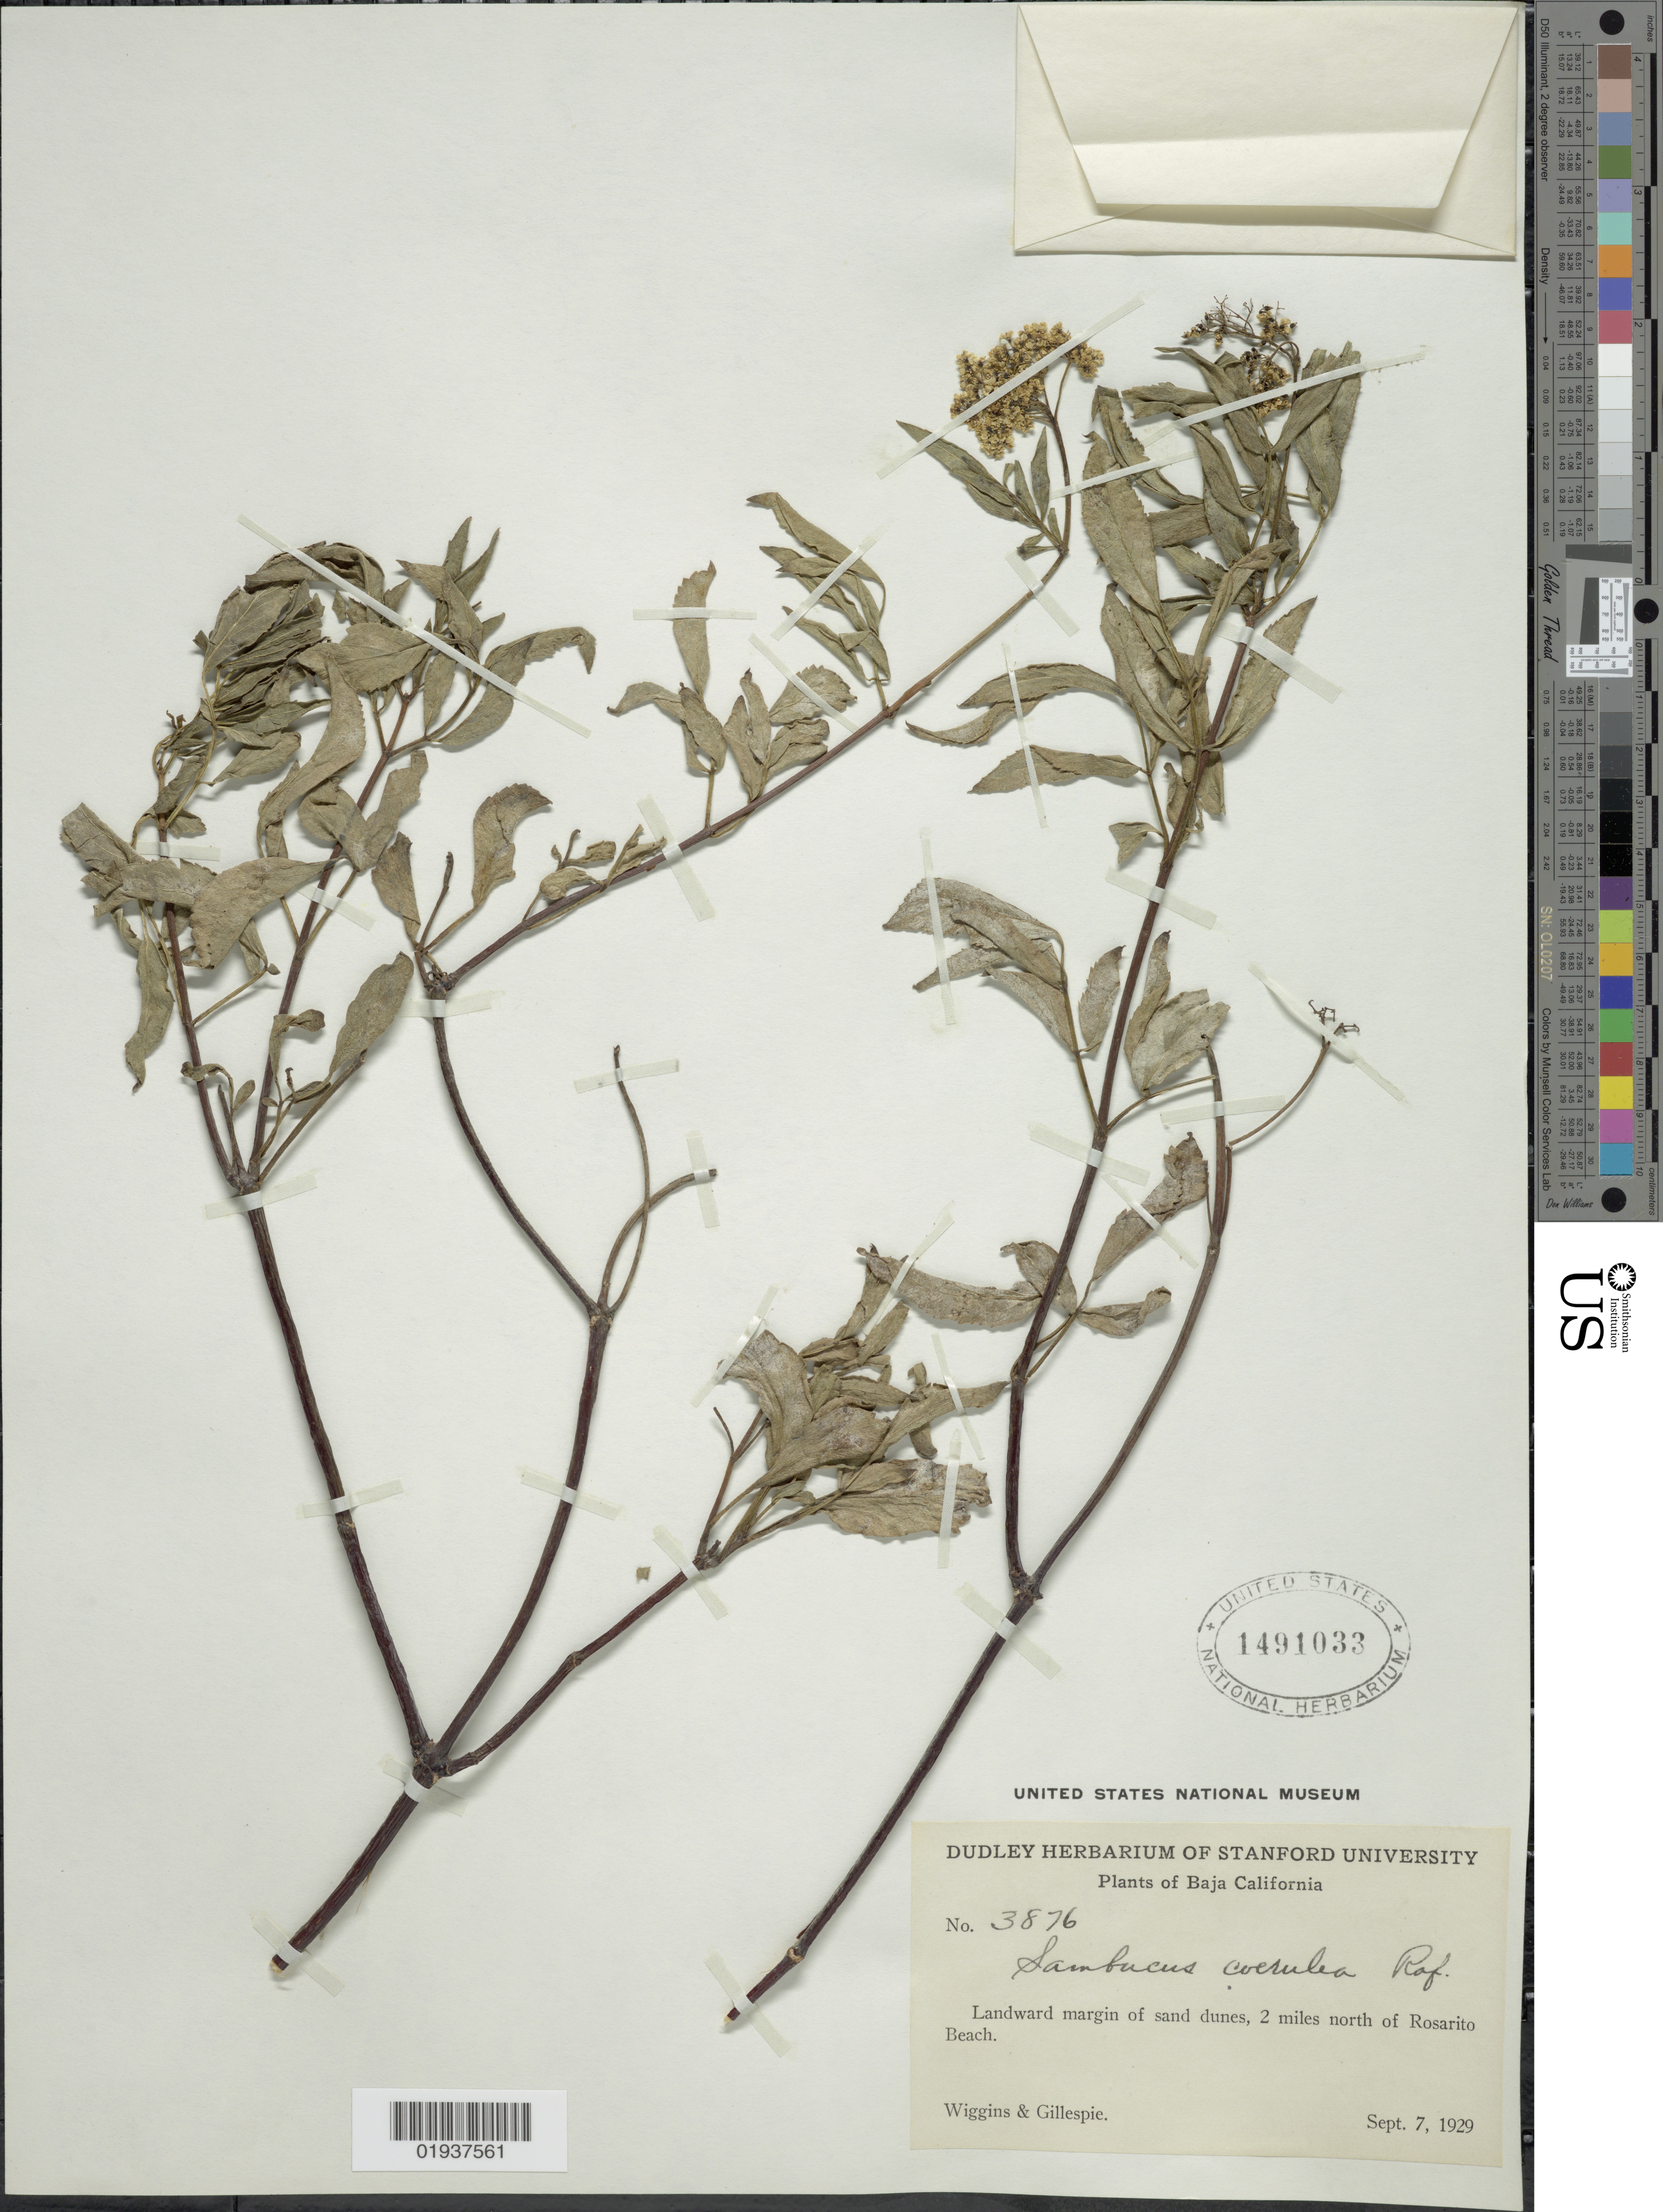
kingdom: Plantae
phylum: Tracheophyta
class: Magnoliopsida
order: Dipsacales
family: Viburnaceae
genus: Sambucus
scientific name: Sambucus cerulea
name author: Raf.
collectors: -- Wiggins & -- Gillespie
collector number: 3876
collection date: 1929-09-07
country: Mexico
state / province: Baja California Norte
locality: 2 miles north of Rosarito Beach.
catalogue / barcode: US 1491033